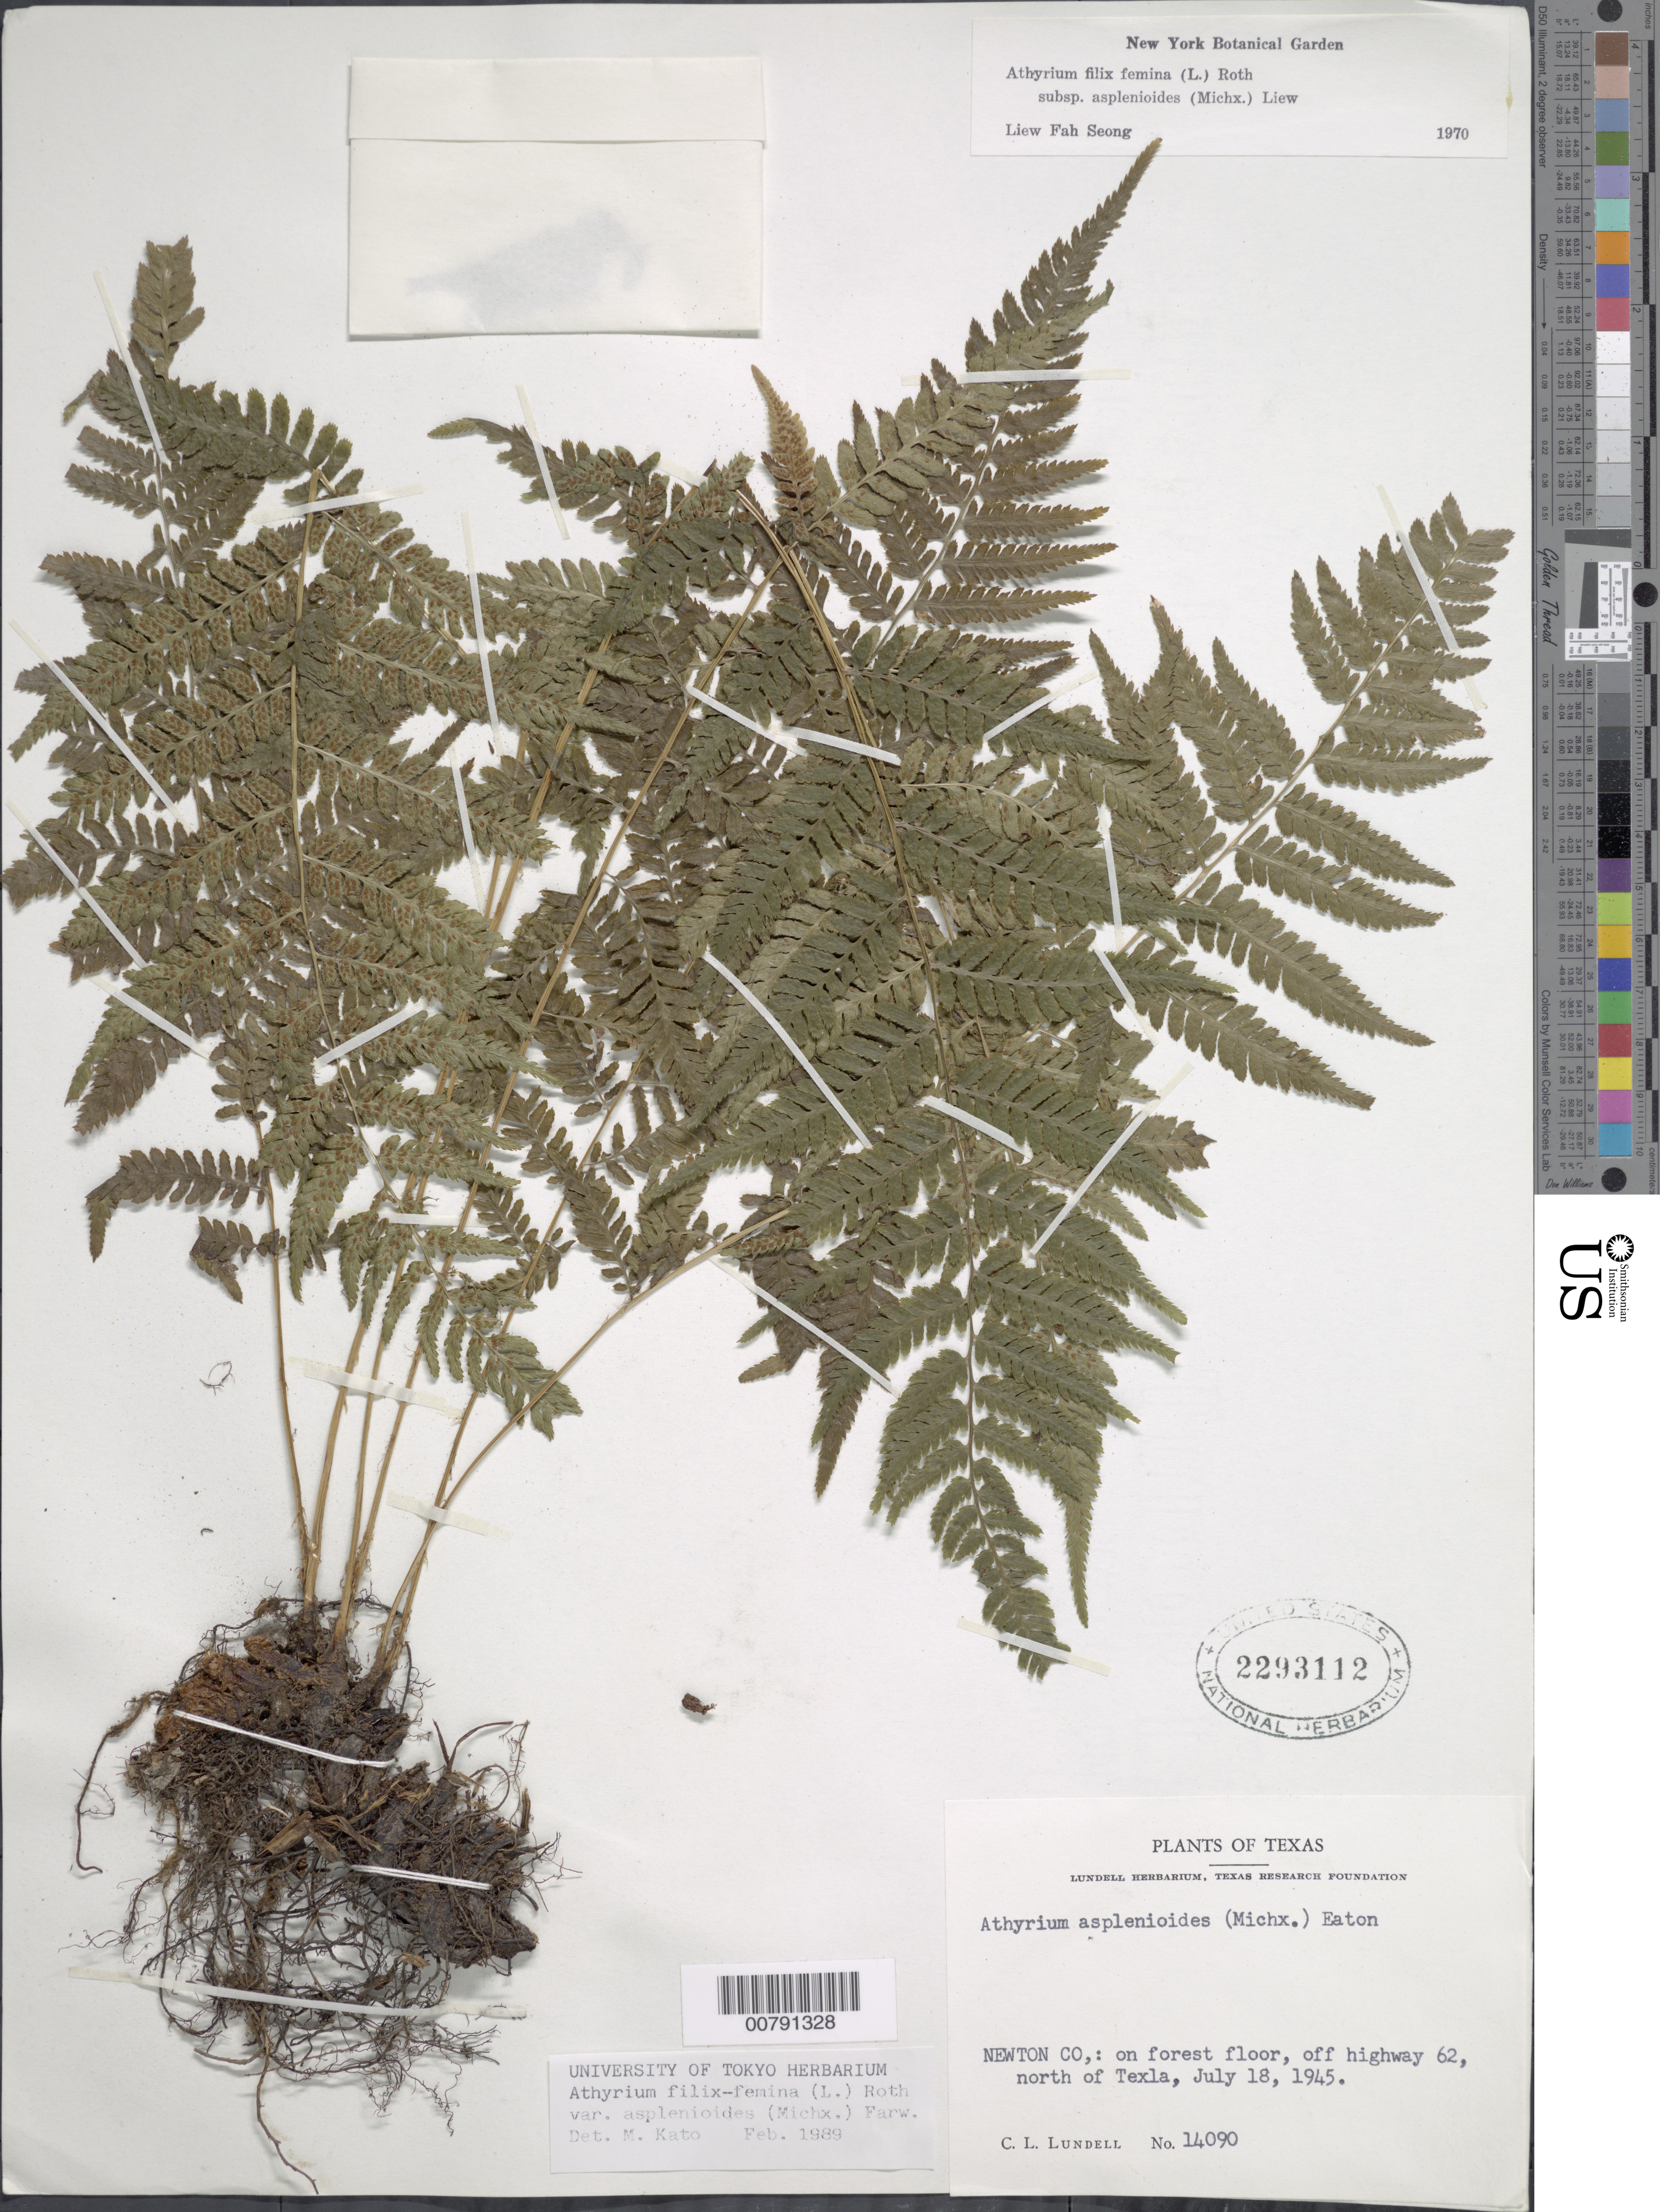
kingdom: Plantae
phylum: Tracheophyta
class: Polypodiopsida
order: Polypodiales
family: Athyriaceae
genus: Athyrium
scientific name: Athyrium filix-femina subsp. asplenioides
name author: (Michx.) Hultén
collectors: C. L. Lundell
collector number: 14090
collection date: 1945-07-18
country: United States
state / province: Texas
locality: Newton Co,: on forest floor, off highway 62, north of Texla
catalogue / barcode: US 2293112